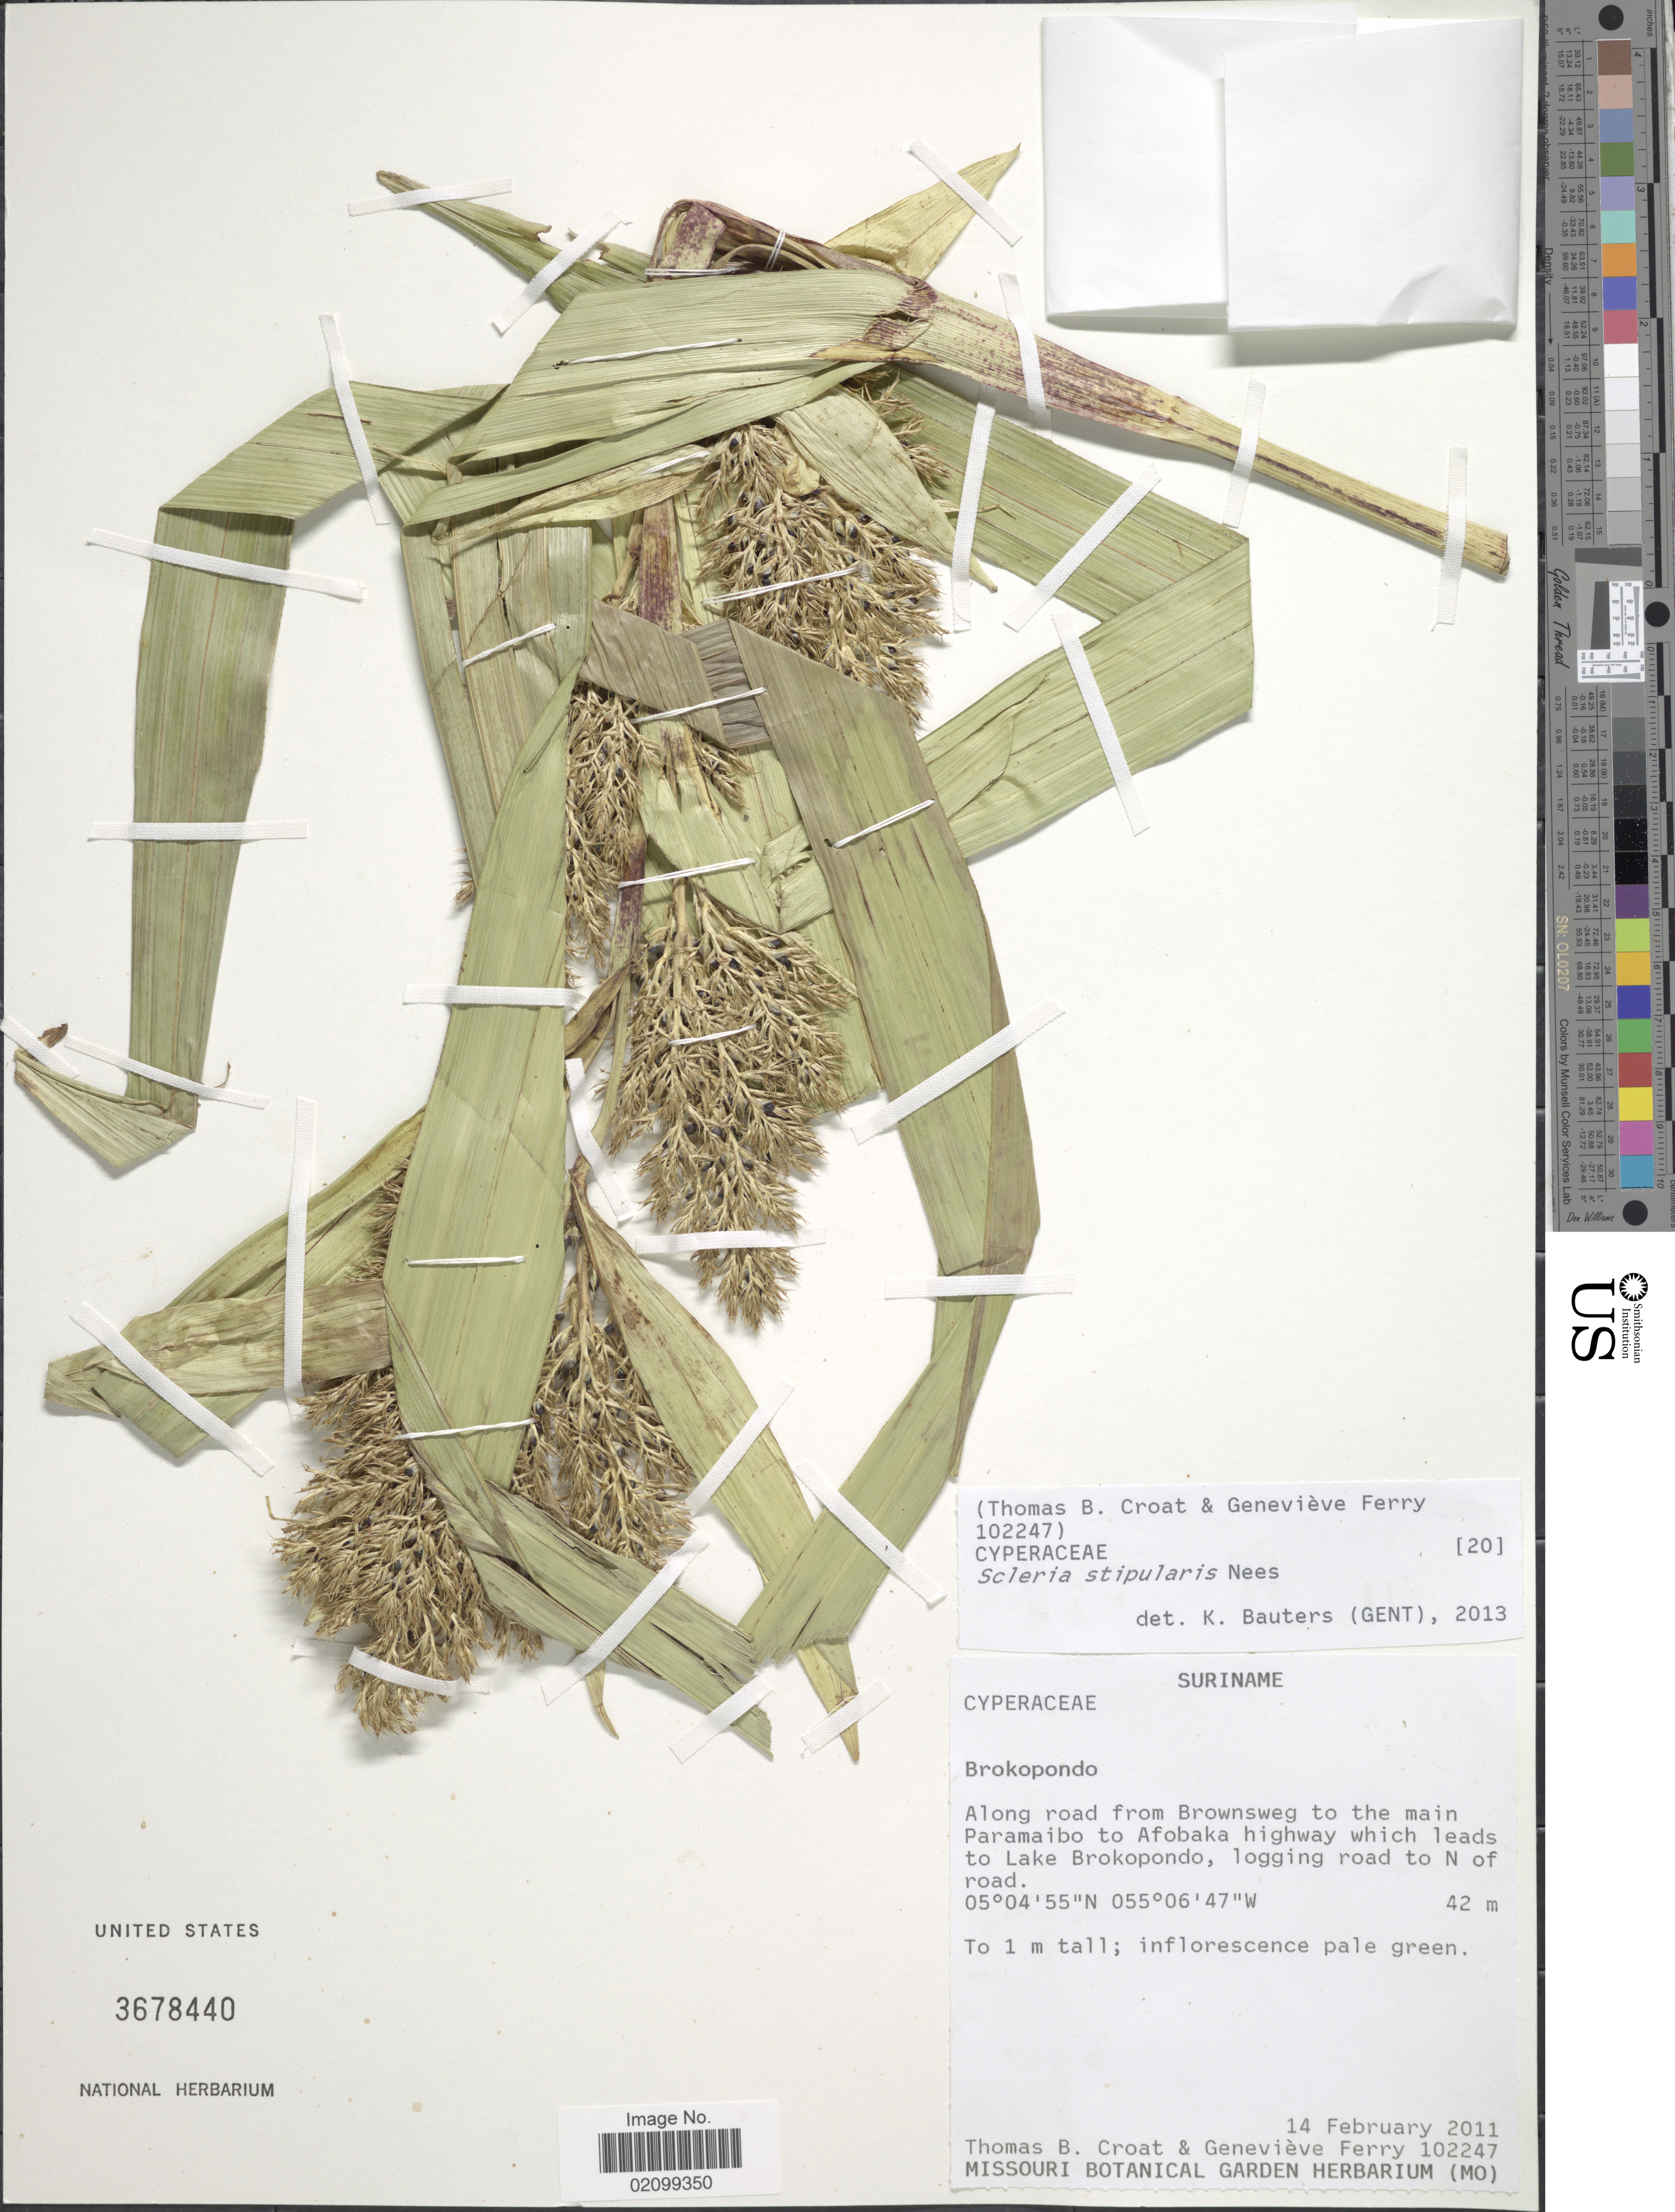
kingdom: Plantae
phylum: Tracheophyta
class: Liliopsida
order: Poales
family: Cyperaceae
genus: Scleria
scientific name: Scleria stipularis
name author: Nees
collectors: T. B. Croat & G. Ferry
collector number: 10224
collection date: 2011-02-14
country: Suriname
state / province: Brokopondo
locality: Brokopondo, Along road from Brownsweg to the main Paramaibo to Afobaka highway which leads to Lake Brokopondo, logging road to N of road.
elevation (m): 42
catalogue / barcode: US 3678440